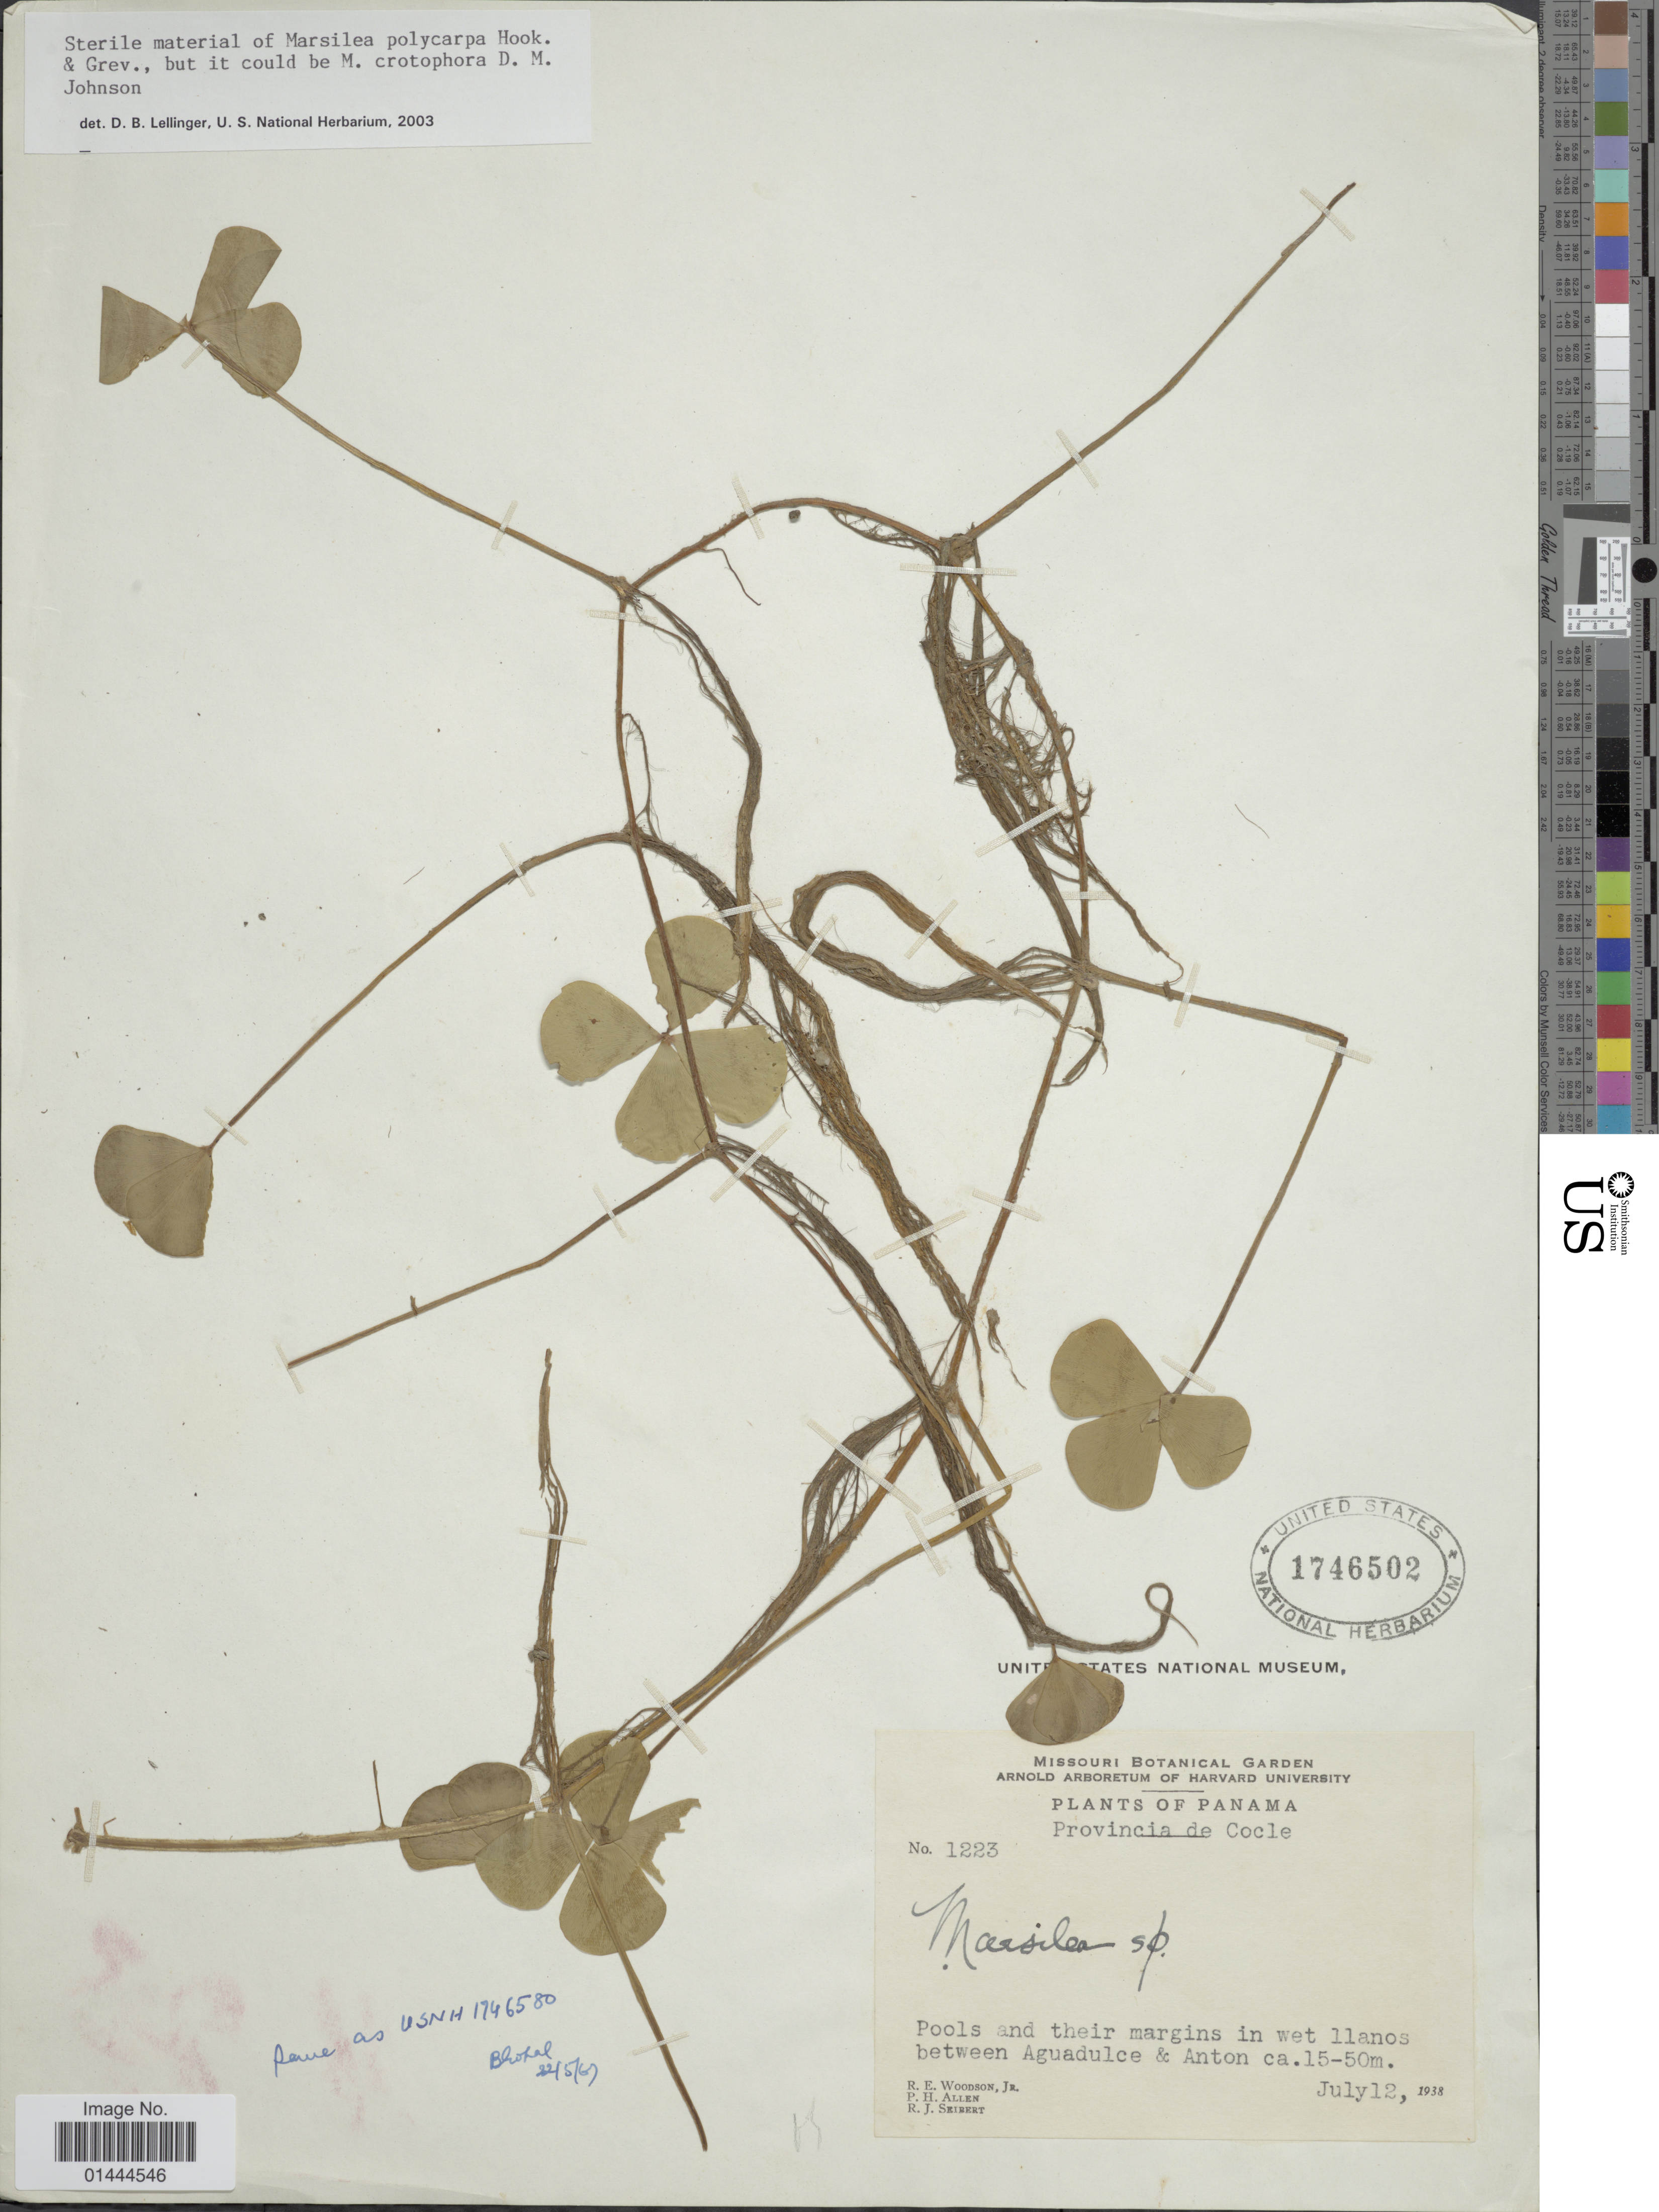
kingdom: Plantae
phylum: Tracheophyta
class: Polypodiopsida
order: Salviniales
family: Marsileaceae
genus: Marsilea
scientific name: Marsilea polycarpa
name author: Hook. & Grev.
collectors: R. E. Woodson, P. H. Allen & R. J. Seibert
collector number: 1223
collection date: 1938-07-12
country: Panama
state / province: Coclé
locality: Between Aguadulce & Anton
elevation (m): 15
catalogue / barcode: US 1746502